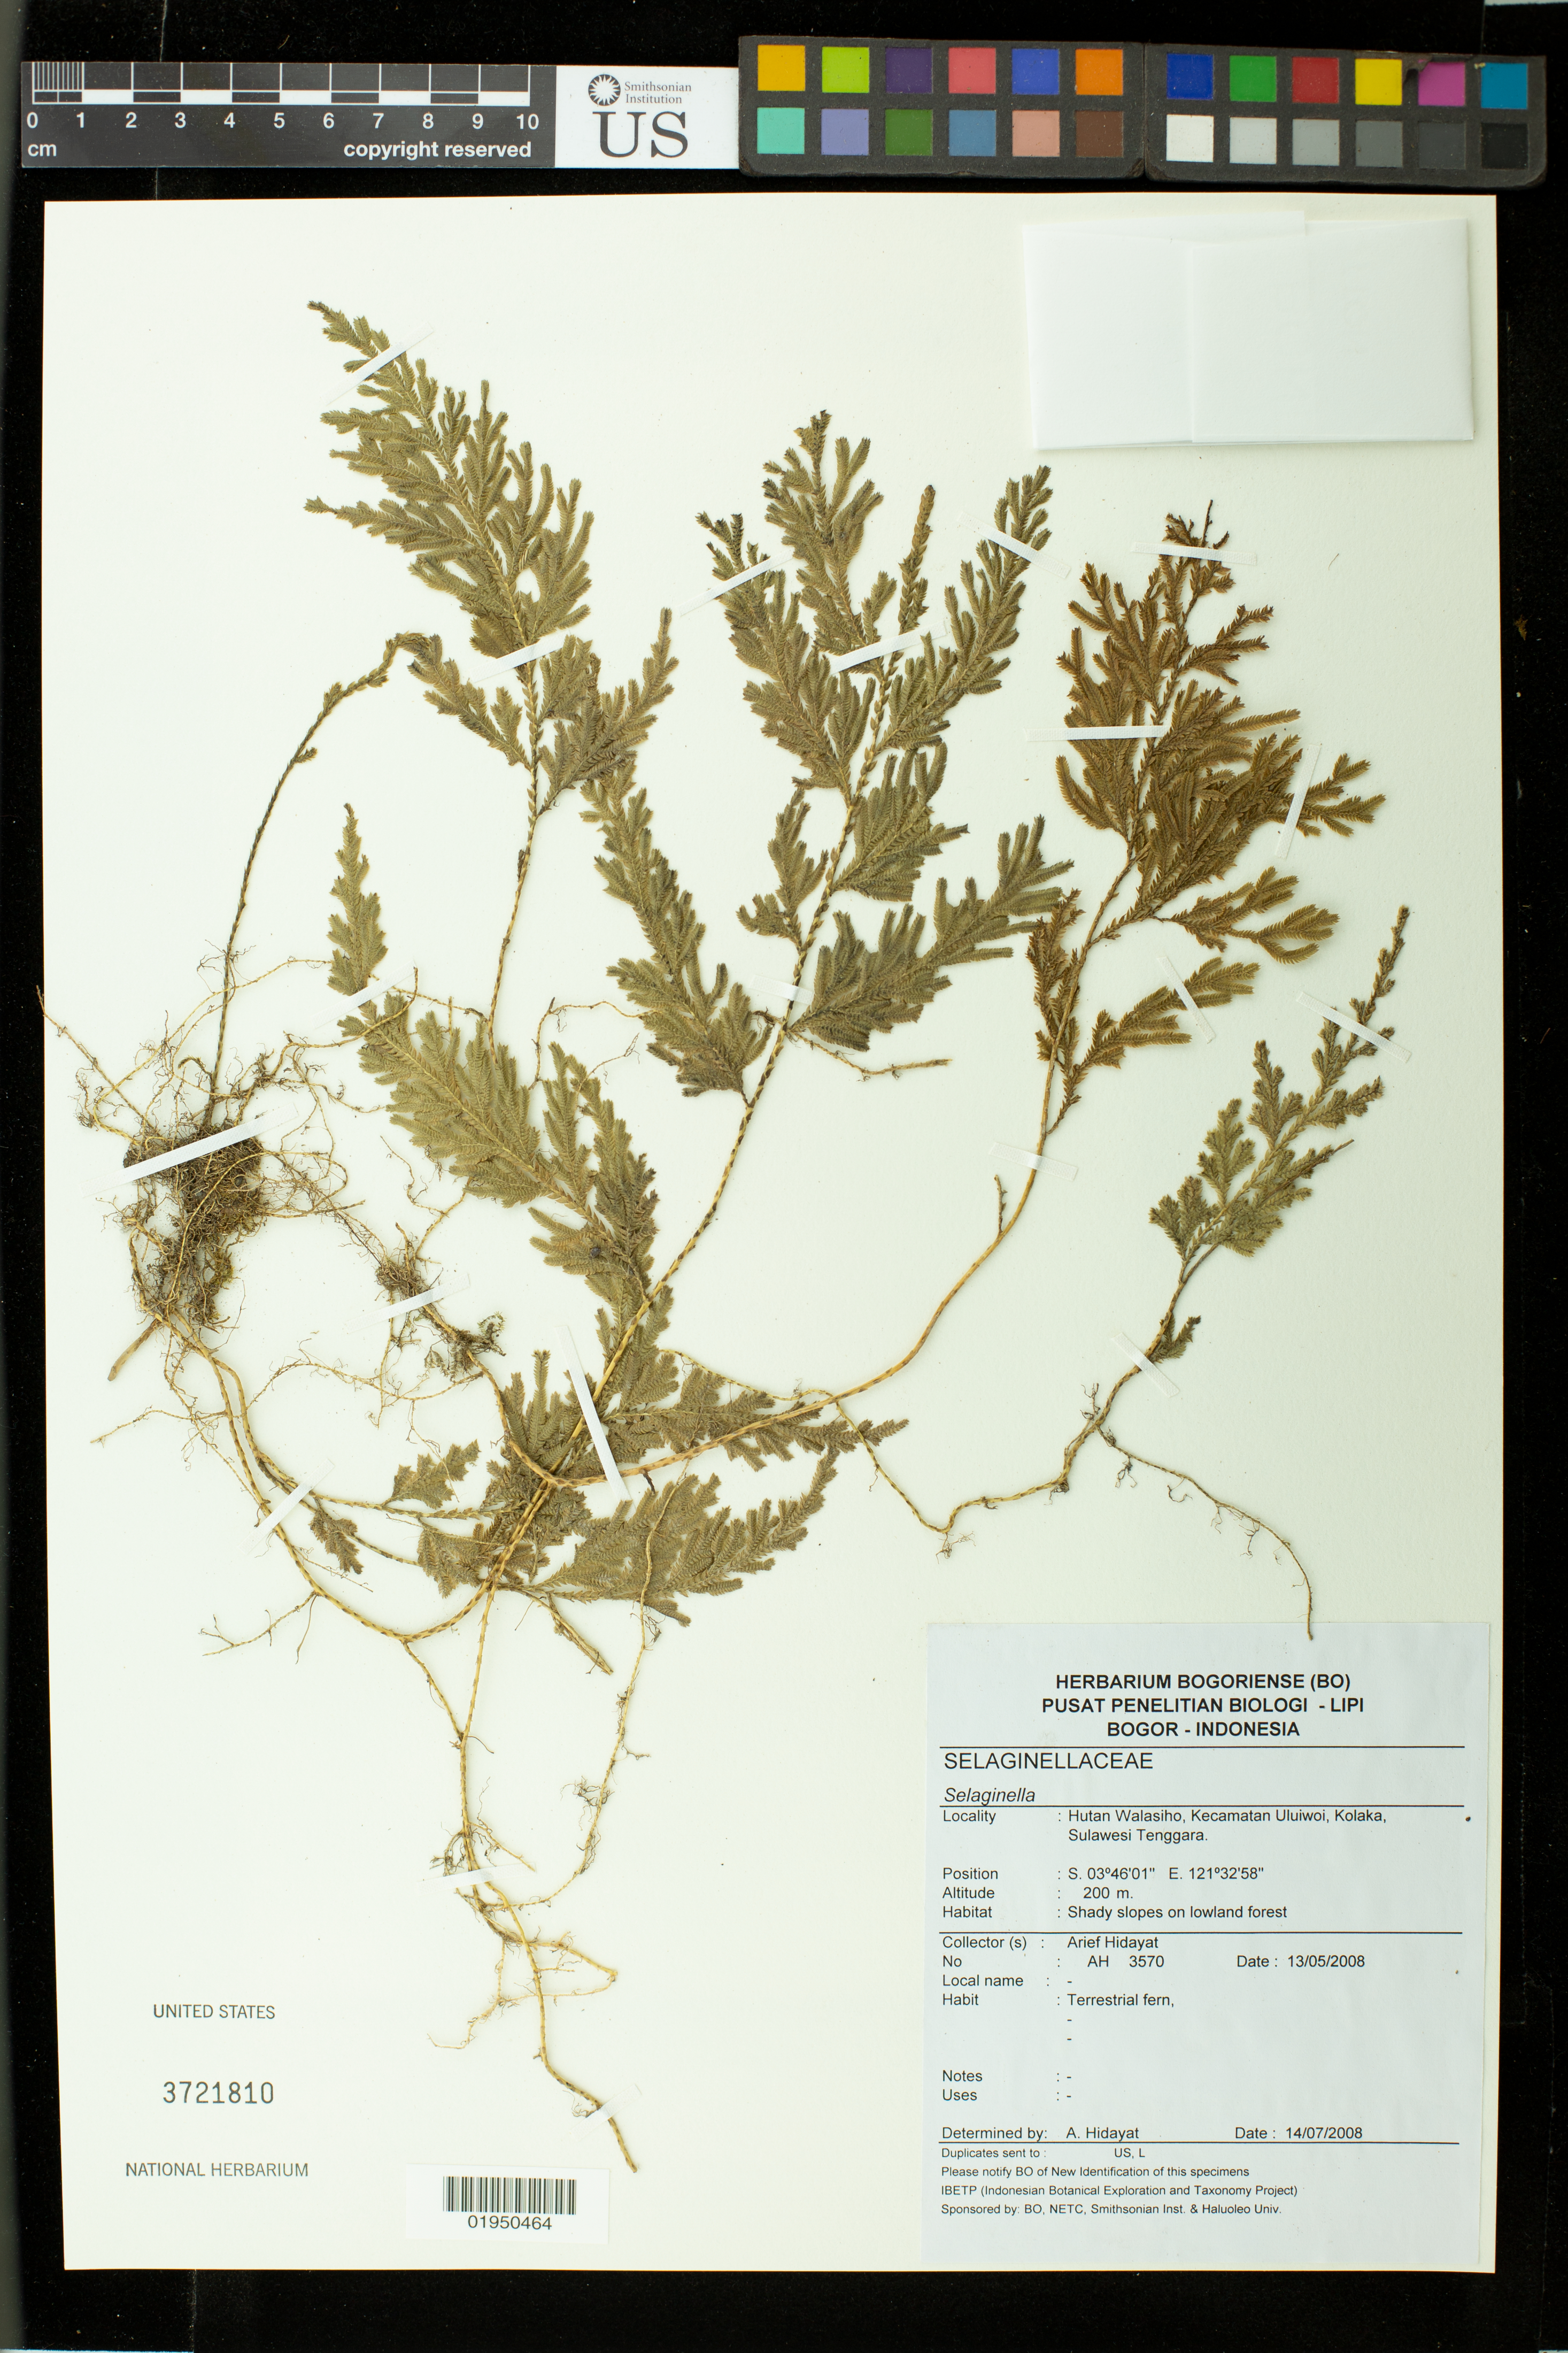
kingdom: Plantae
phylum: Tracheophyta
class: Lycopodiopsida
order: Selaginellales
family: Selaginellaceae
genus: Selaginella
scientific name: Selaginella sp.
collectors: A. Hidayat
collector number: AH 200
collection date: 2008-05-13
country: Indonesia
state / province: Sulawesi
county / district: Sulawesi Tenggara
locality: Hutan Walasiho, Kecameatan Uluiwoi, Kolaka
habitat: Shady slopes on Lowland forest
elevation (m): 200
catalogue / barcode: US 3721810